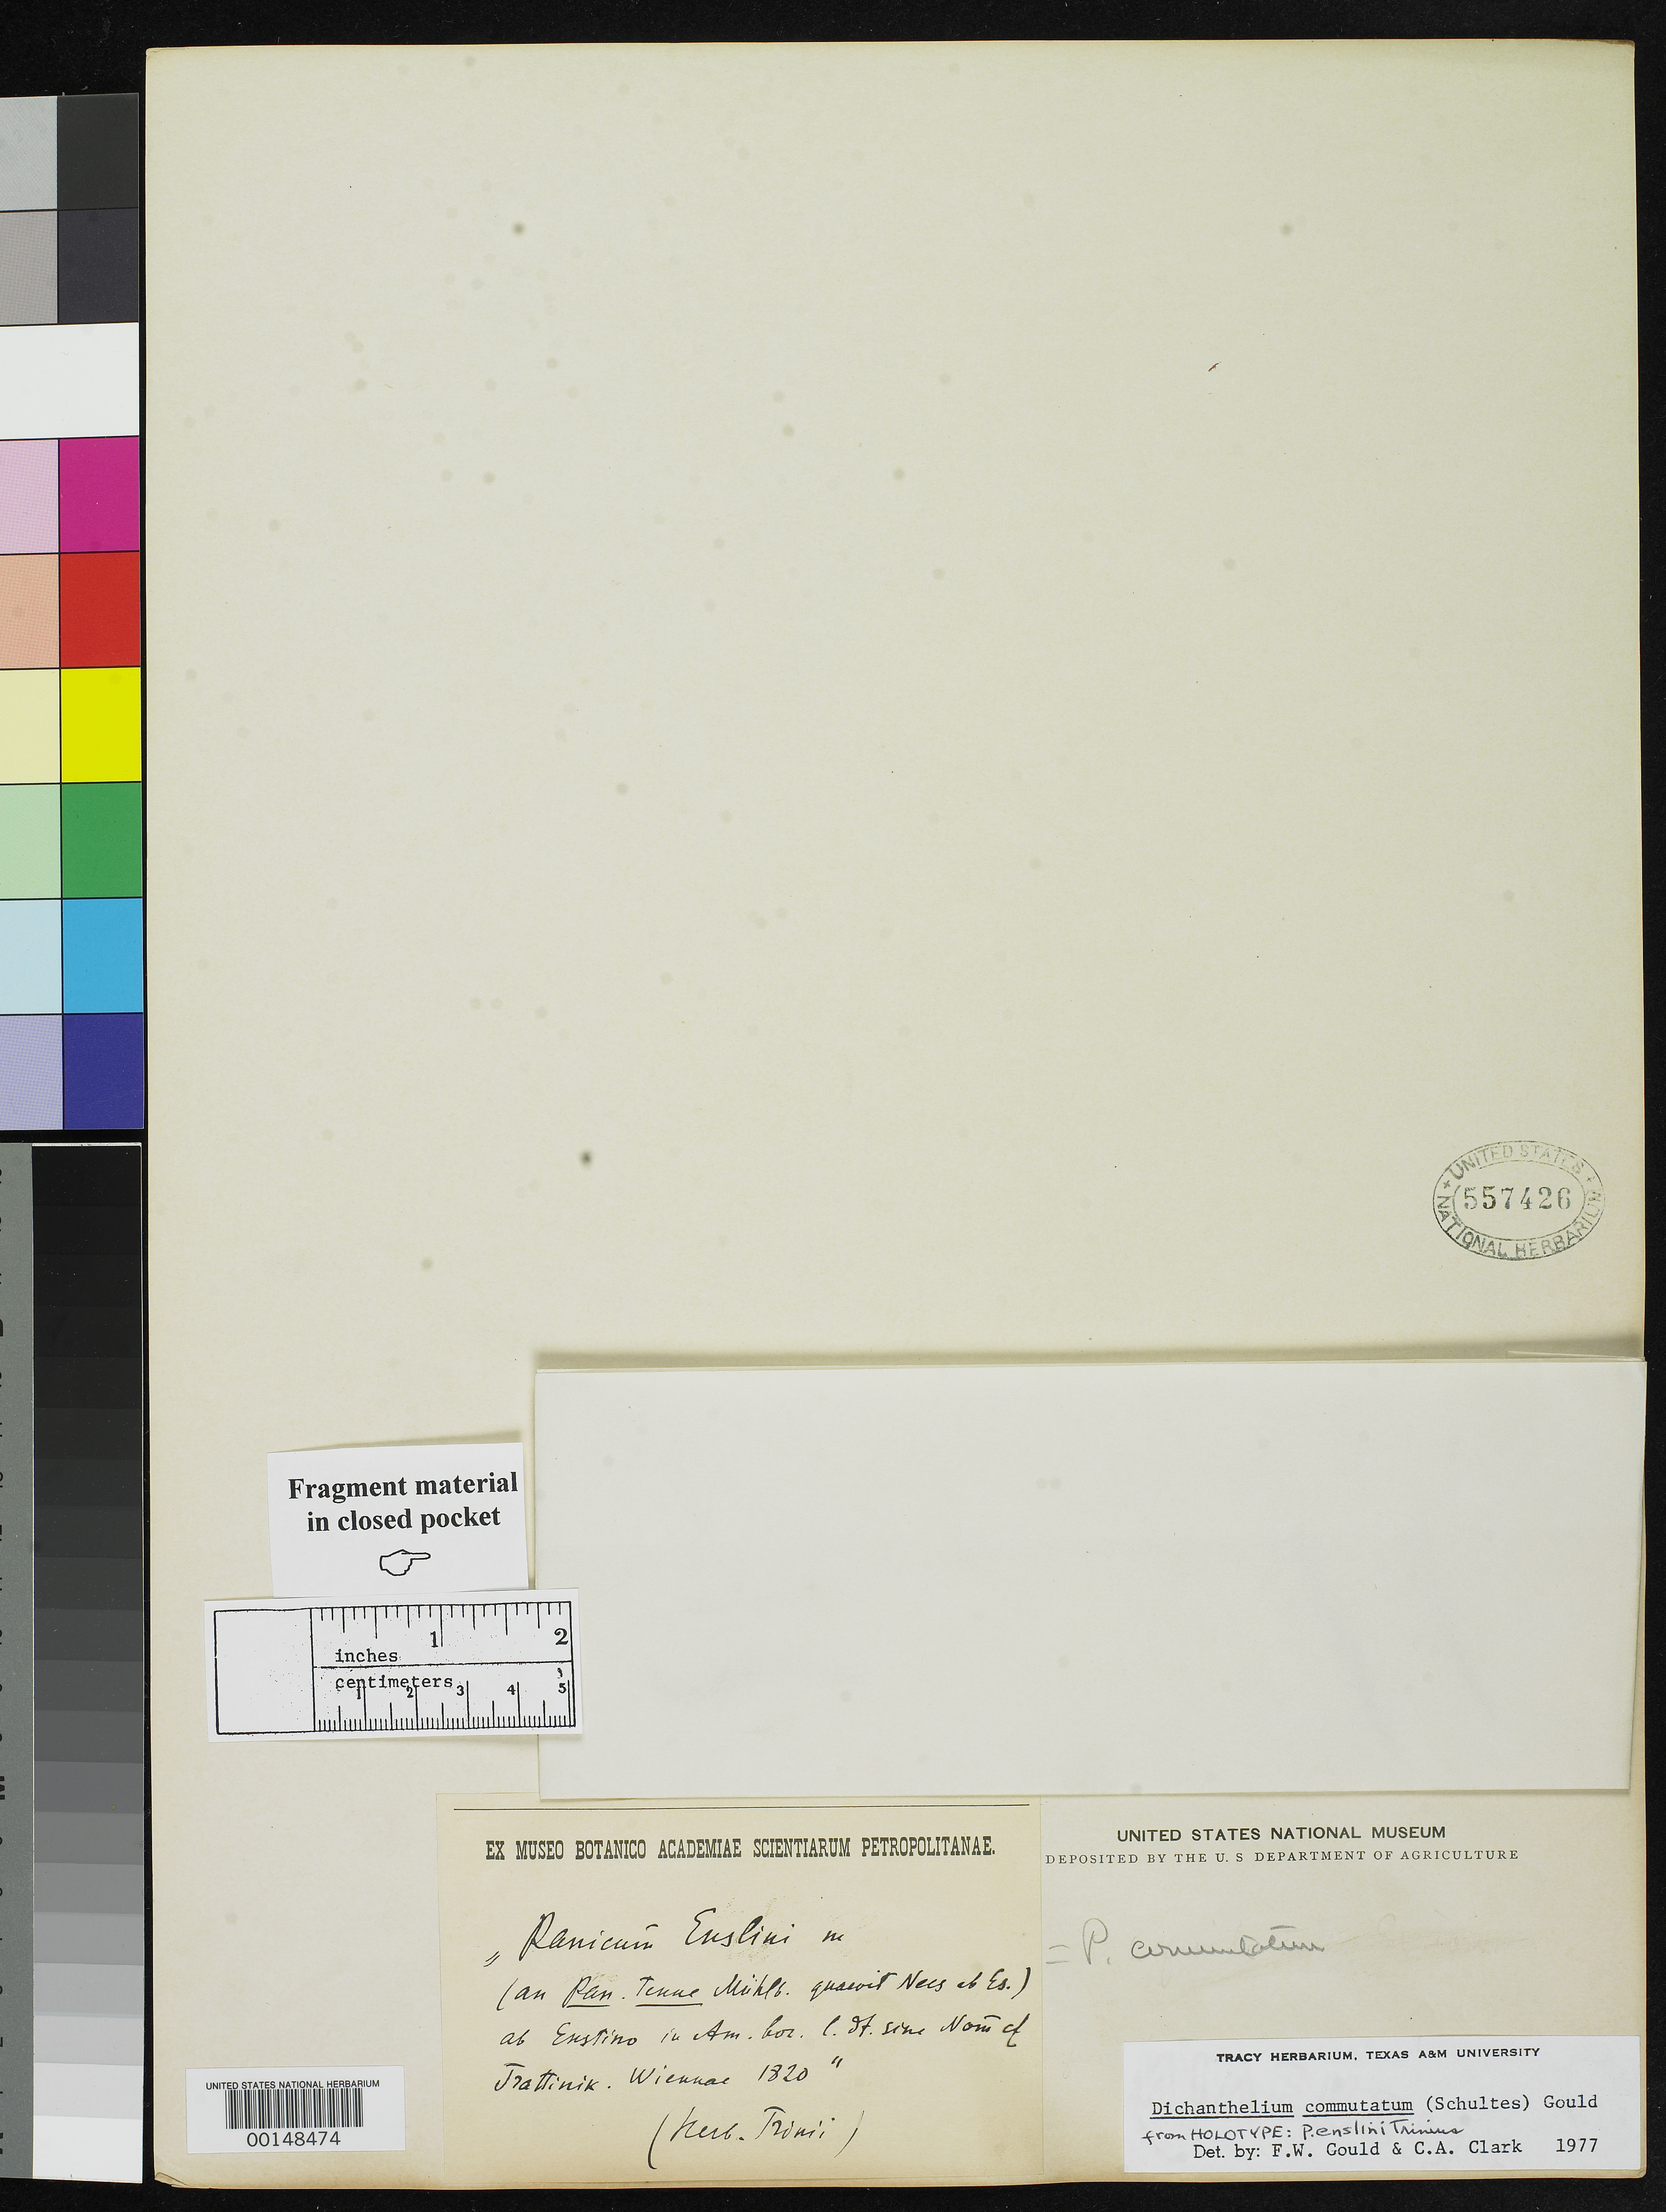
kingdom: Plantae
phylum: Tracheophyta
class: Liliopsida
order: Poales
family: Poaceae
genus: Panicum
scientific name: Panicum enslini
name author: Trin.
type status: Type Fragment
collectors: A. Enslen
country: United States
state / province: Georgia / Louisiana / North Carolina / South Carolina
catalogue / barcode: US 557426